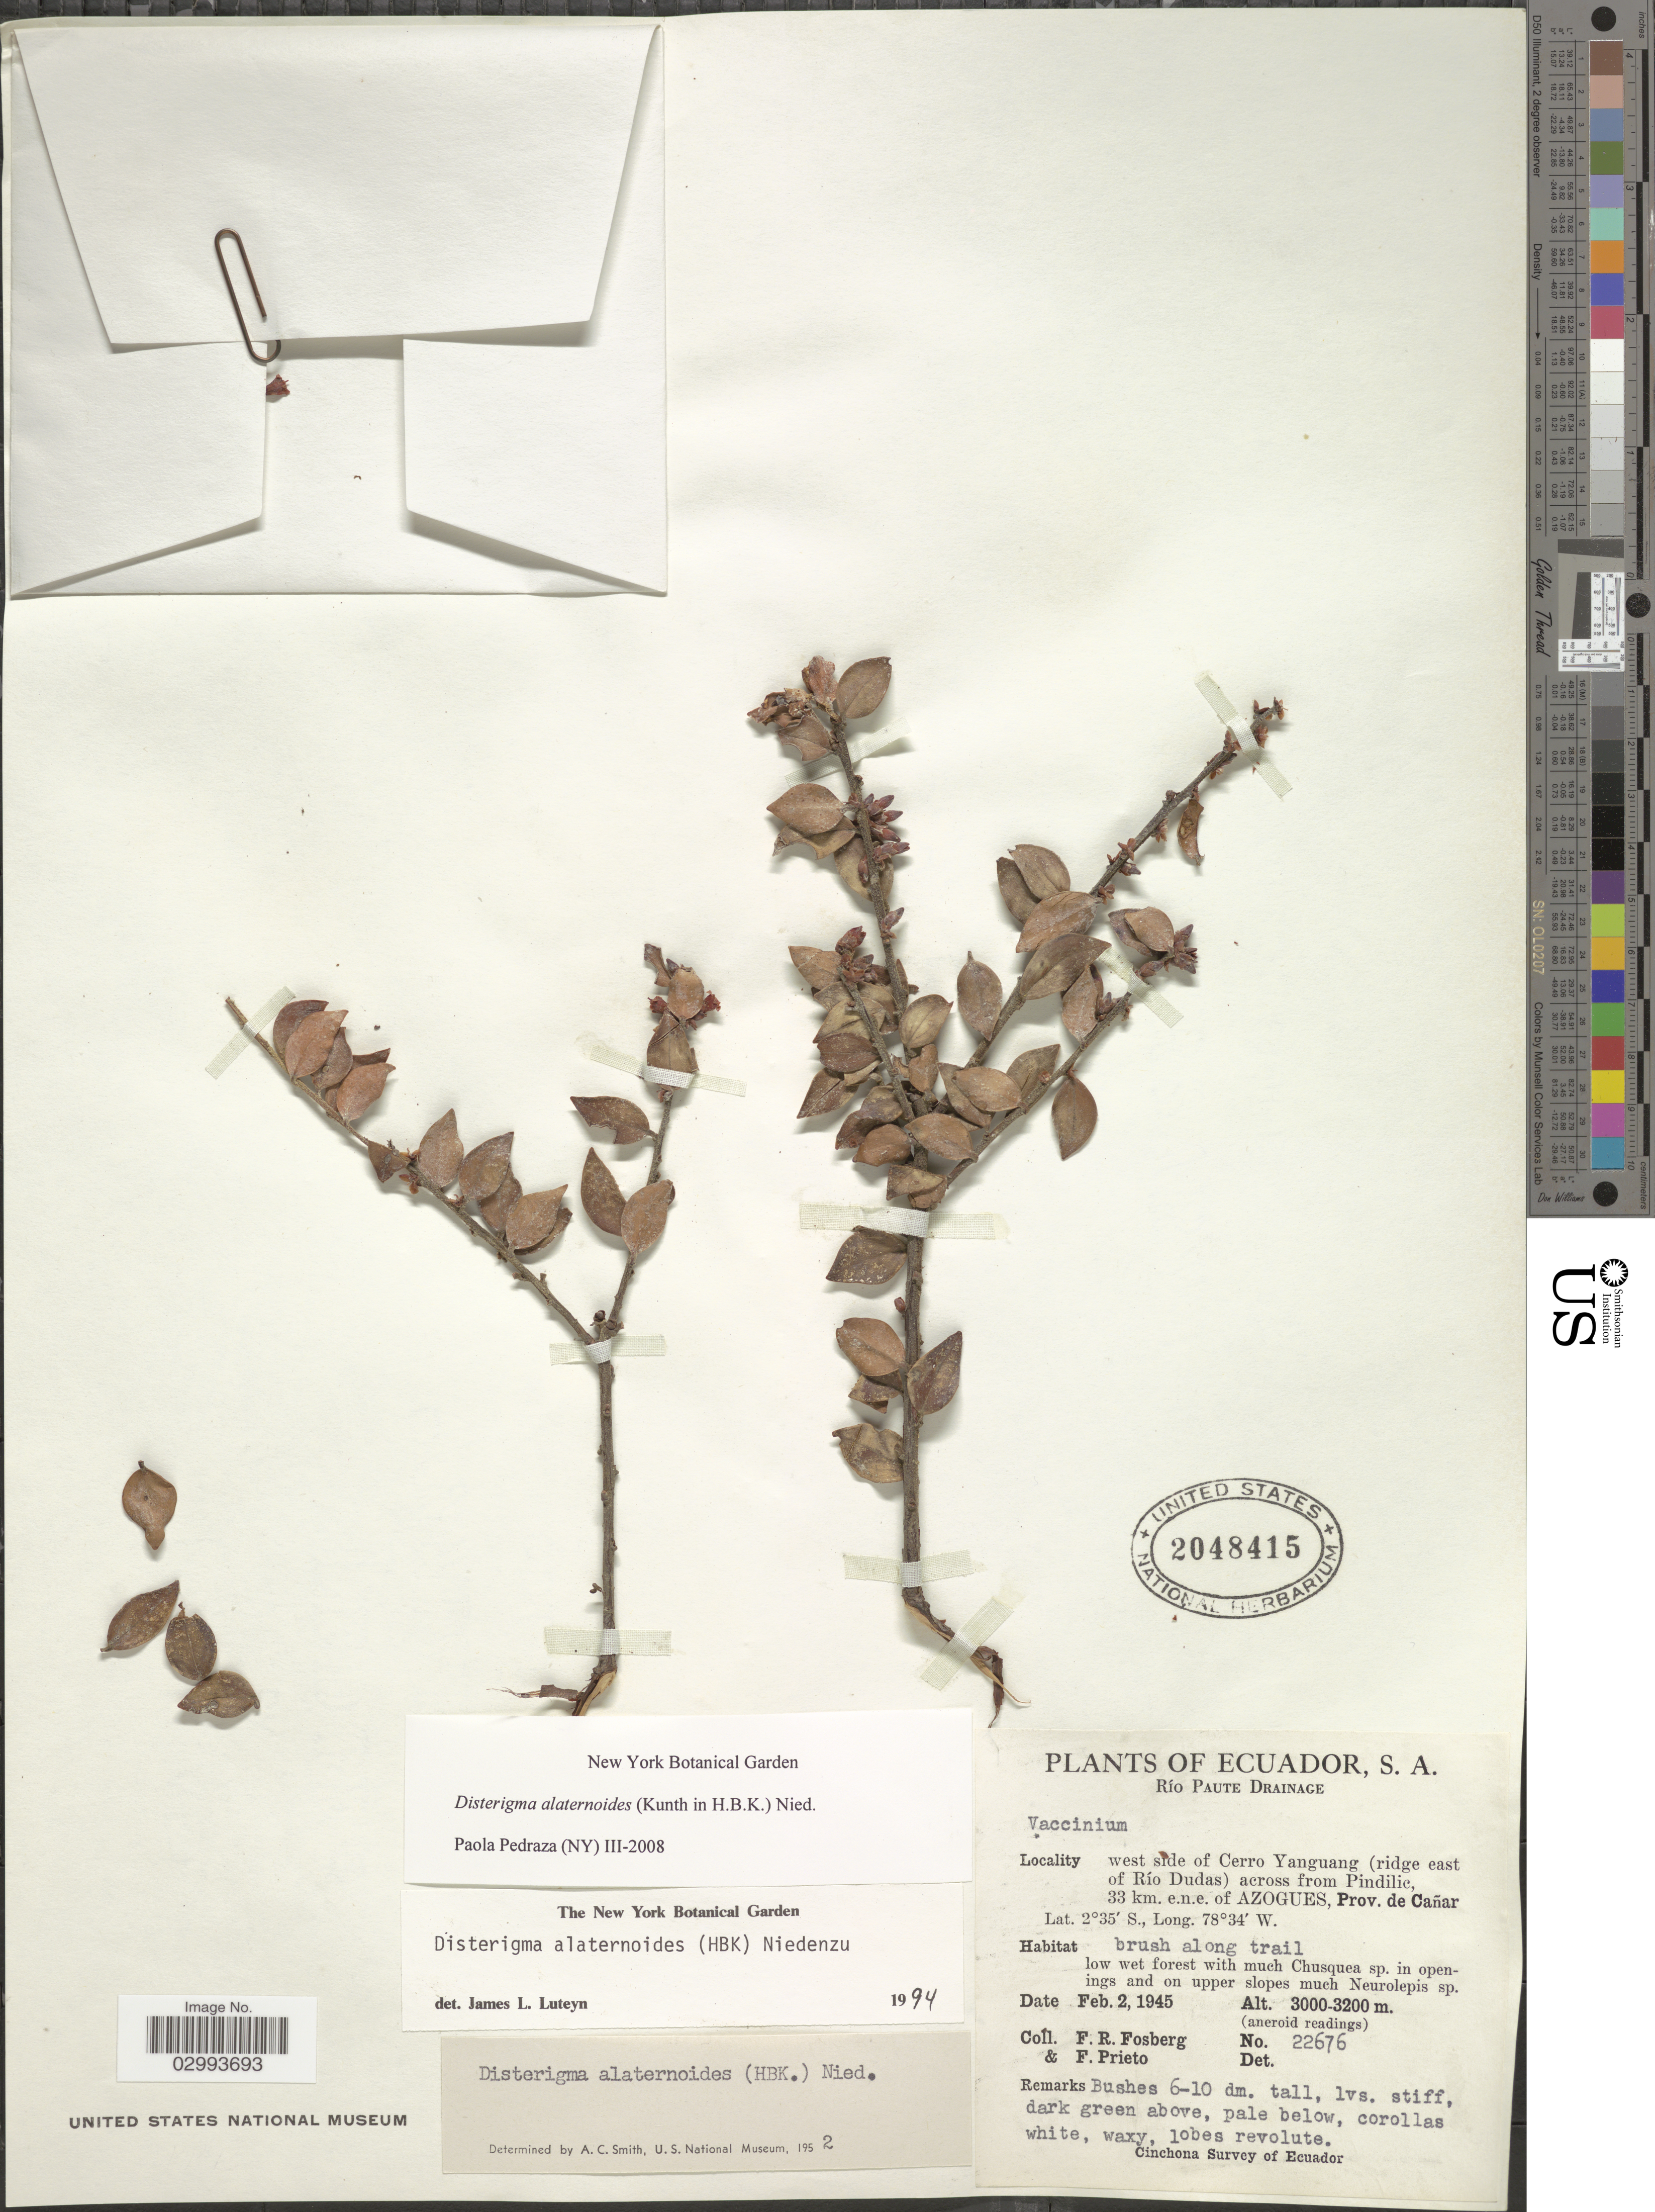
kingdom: Plantae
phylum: Tracheophyta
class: Magnoliopsida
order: Ericales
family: Ericaceae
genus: Disterigma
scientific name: Disterigma alaternoides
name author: (Kunth) Nied.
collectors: F. R. Fosberg & F. Prieto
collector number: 22676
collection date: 1945-02-02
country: Ecuador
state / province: Cañar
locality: Río Paute Drainage, west side of Cerro Yanguang (ridge east of Río Dudas) across from Pindilic, 33 km e.n.e. of Azogues.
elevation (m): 3000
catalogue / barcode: US 2048415